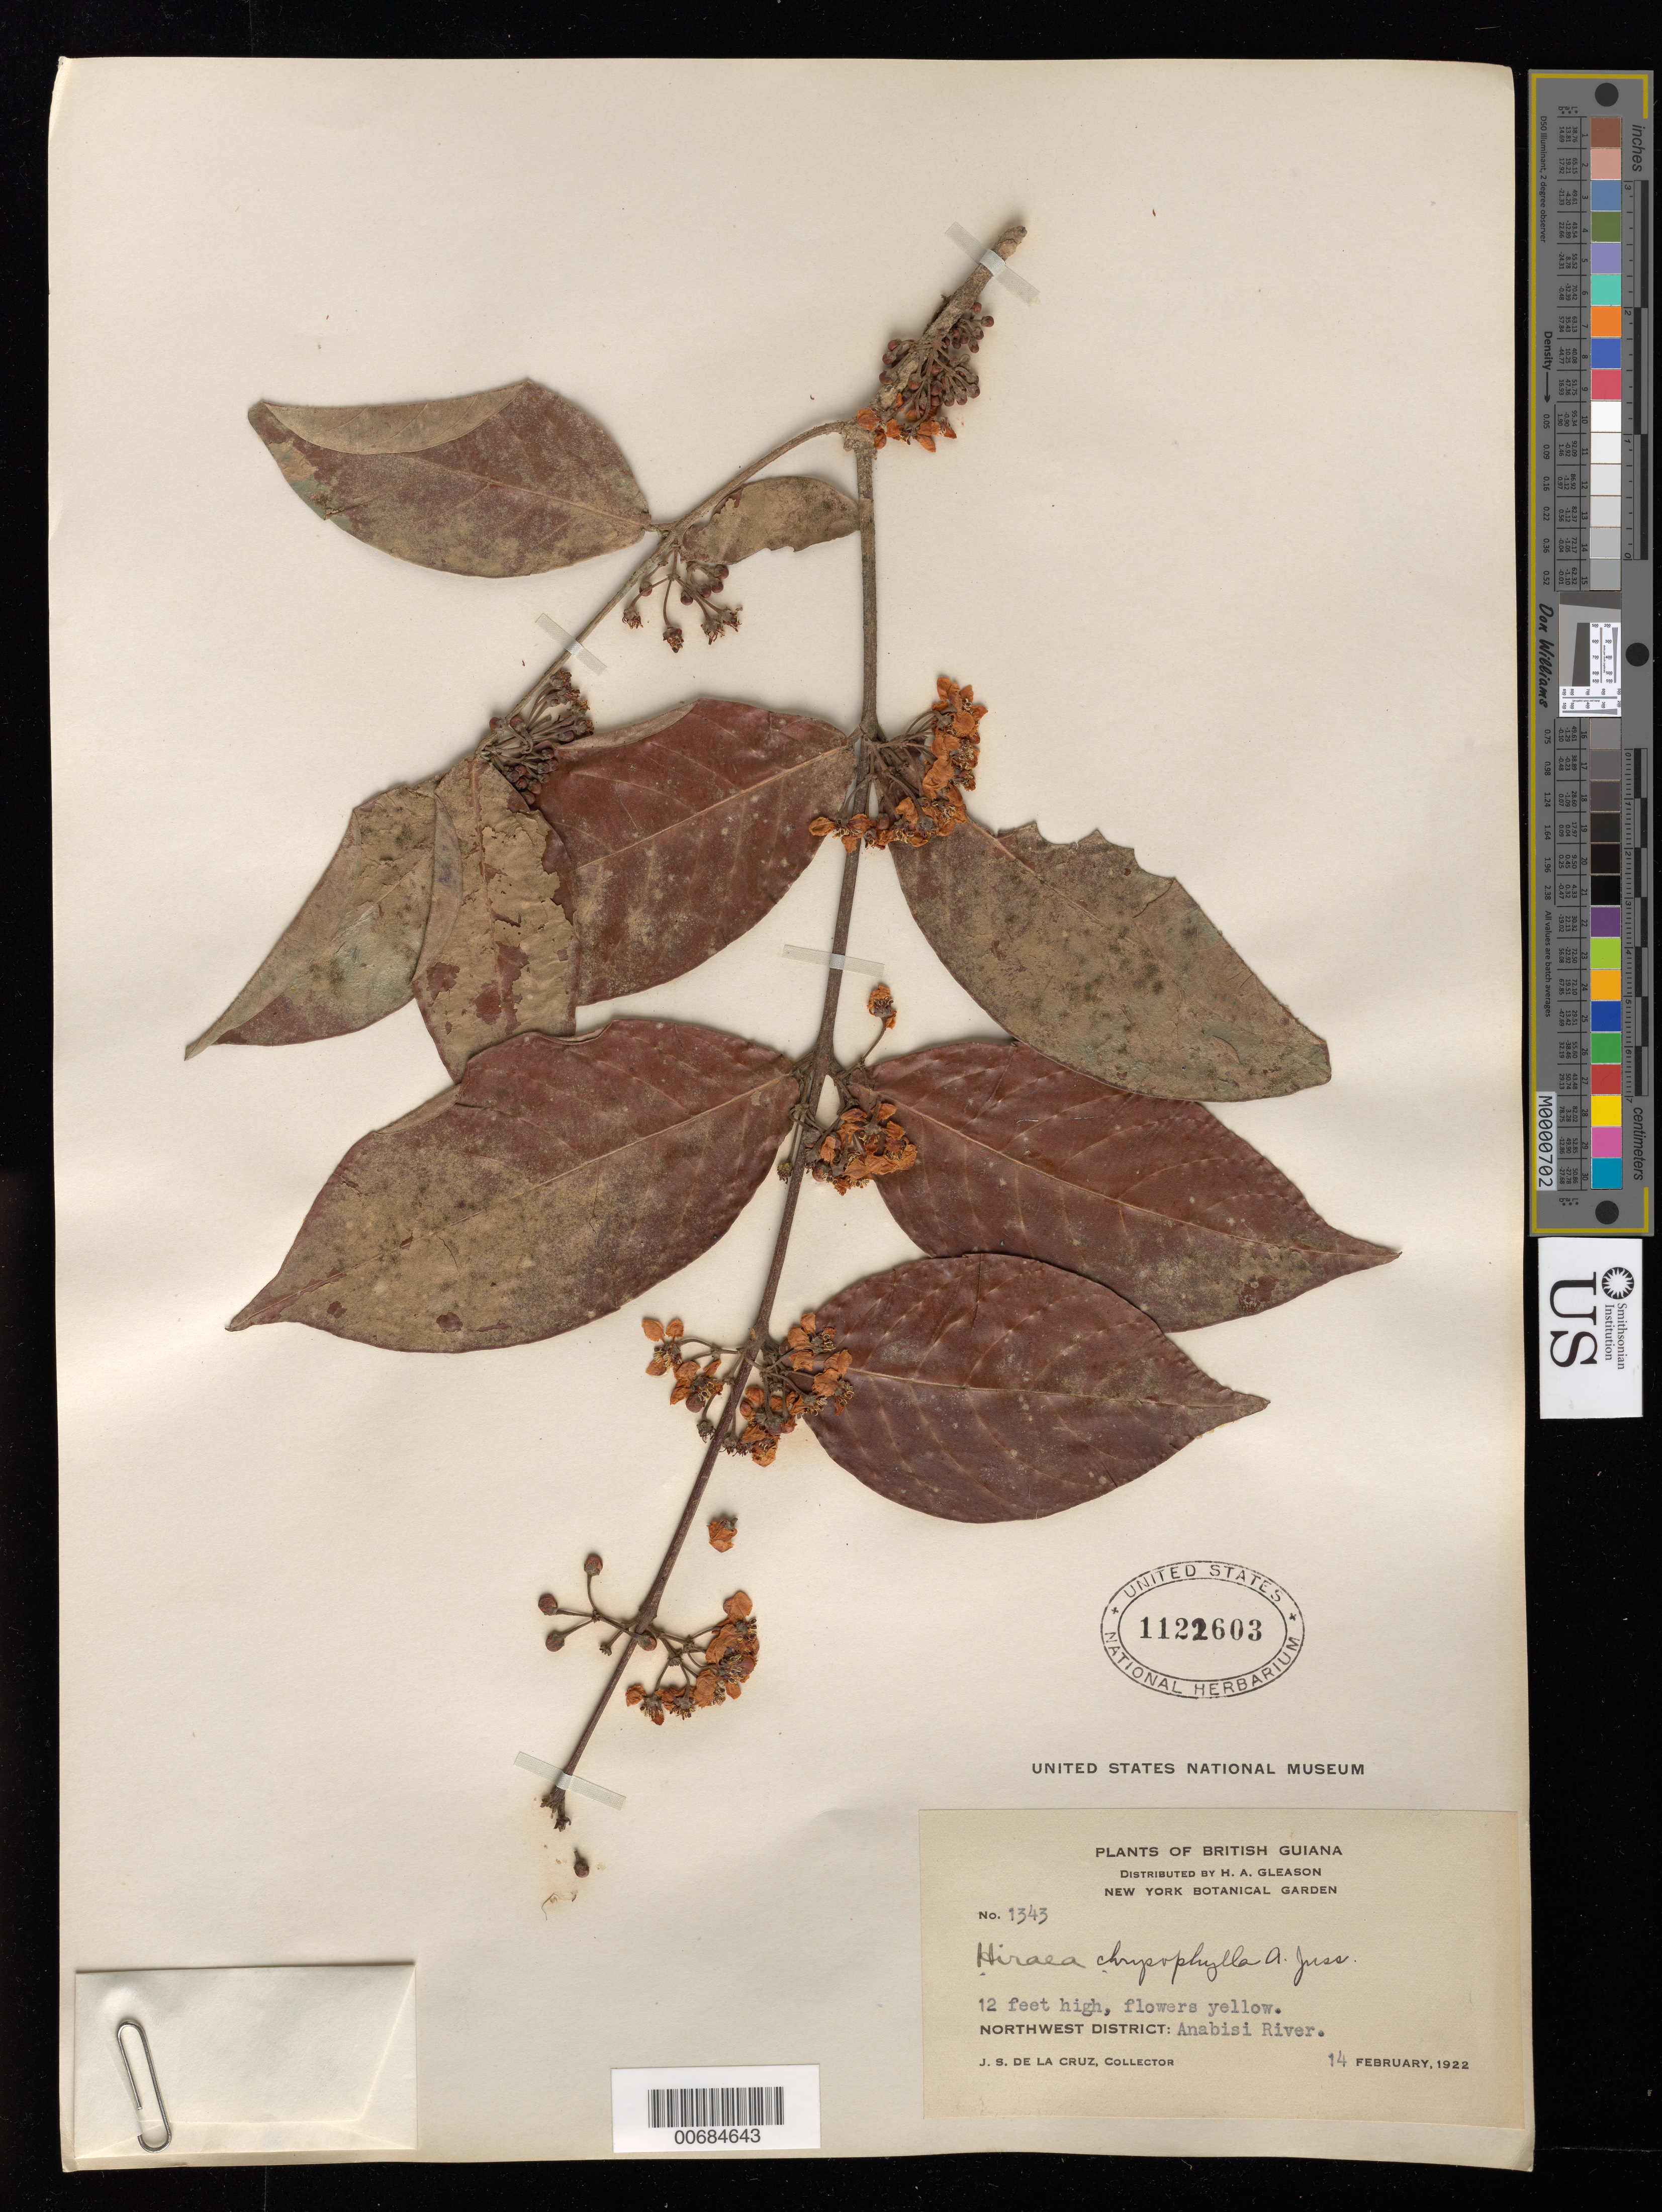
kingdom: Plantae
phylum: Tracheophyta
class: Magnoliopsida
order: Malpighiales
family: Malpighiaceae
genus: Hiraea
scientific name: Hiraea chrysophylla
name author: A. Juss.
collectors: J. S. de la Cruz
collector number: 1343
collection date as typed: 14-Feb-22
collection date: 1922-02-14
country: Guyana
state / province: Barima-Waini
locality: Anabisi River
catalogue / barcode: US 1122603